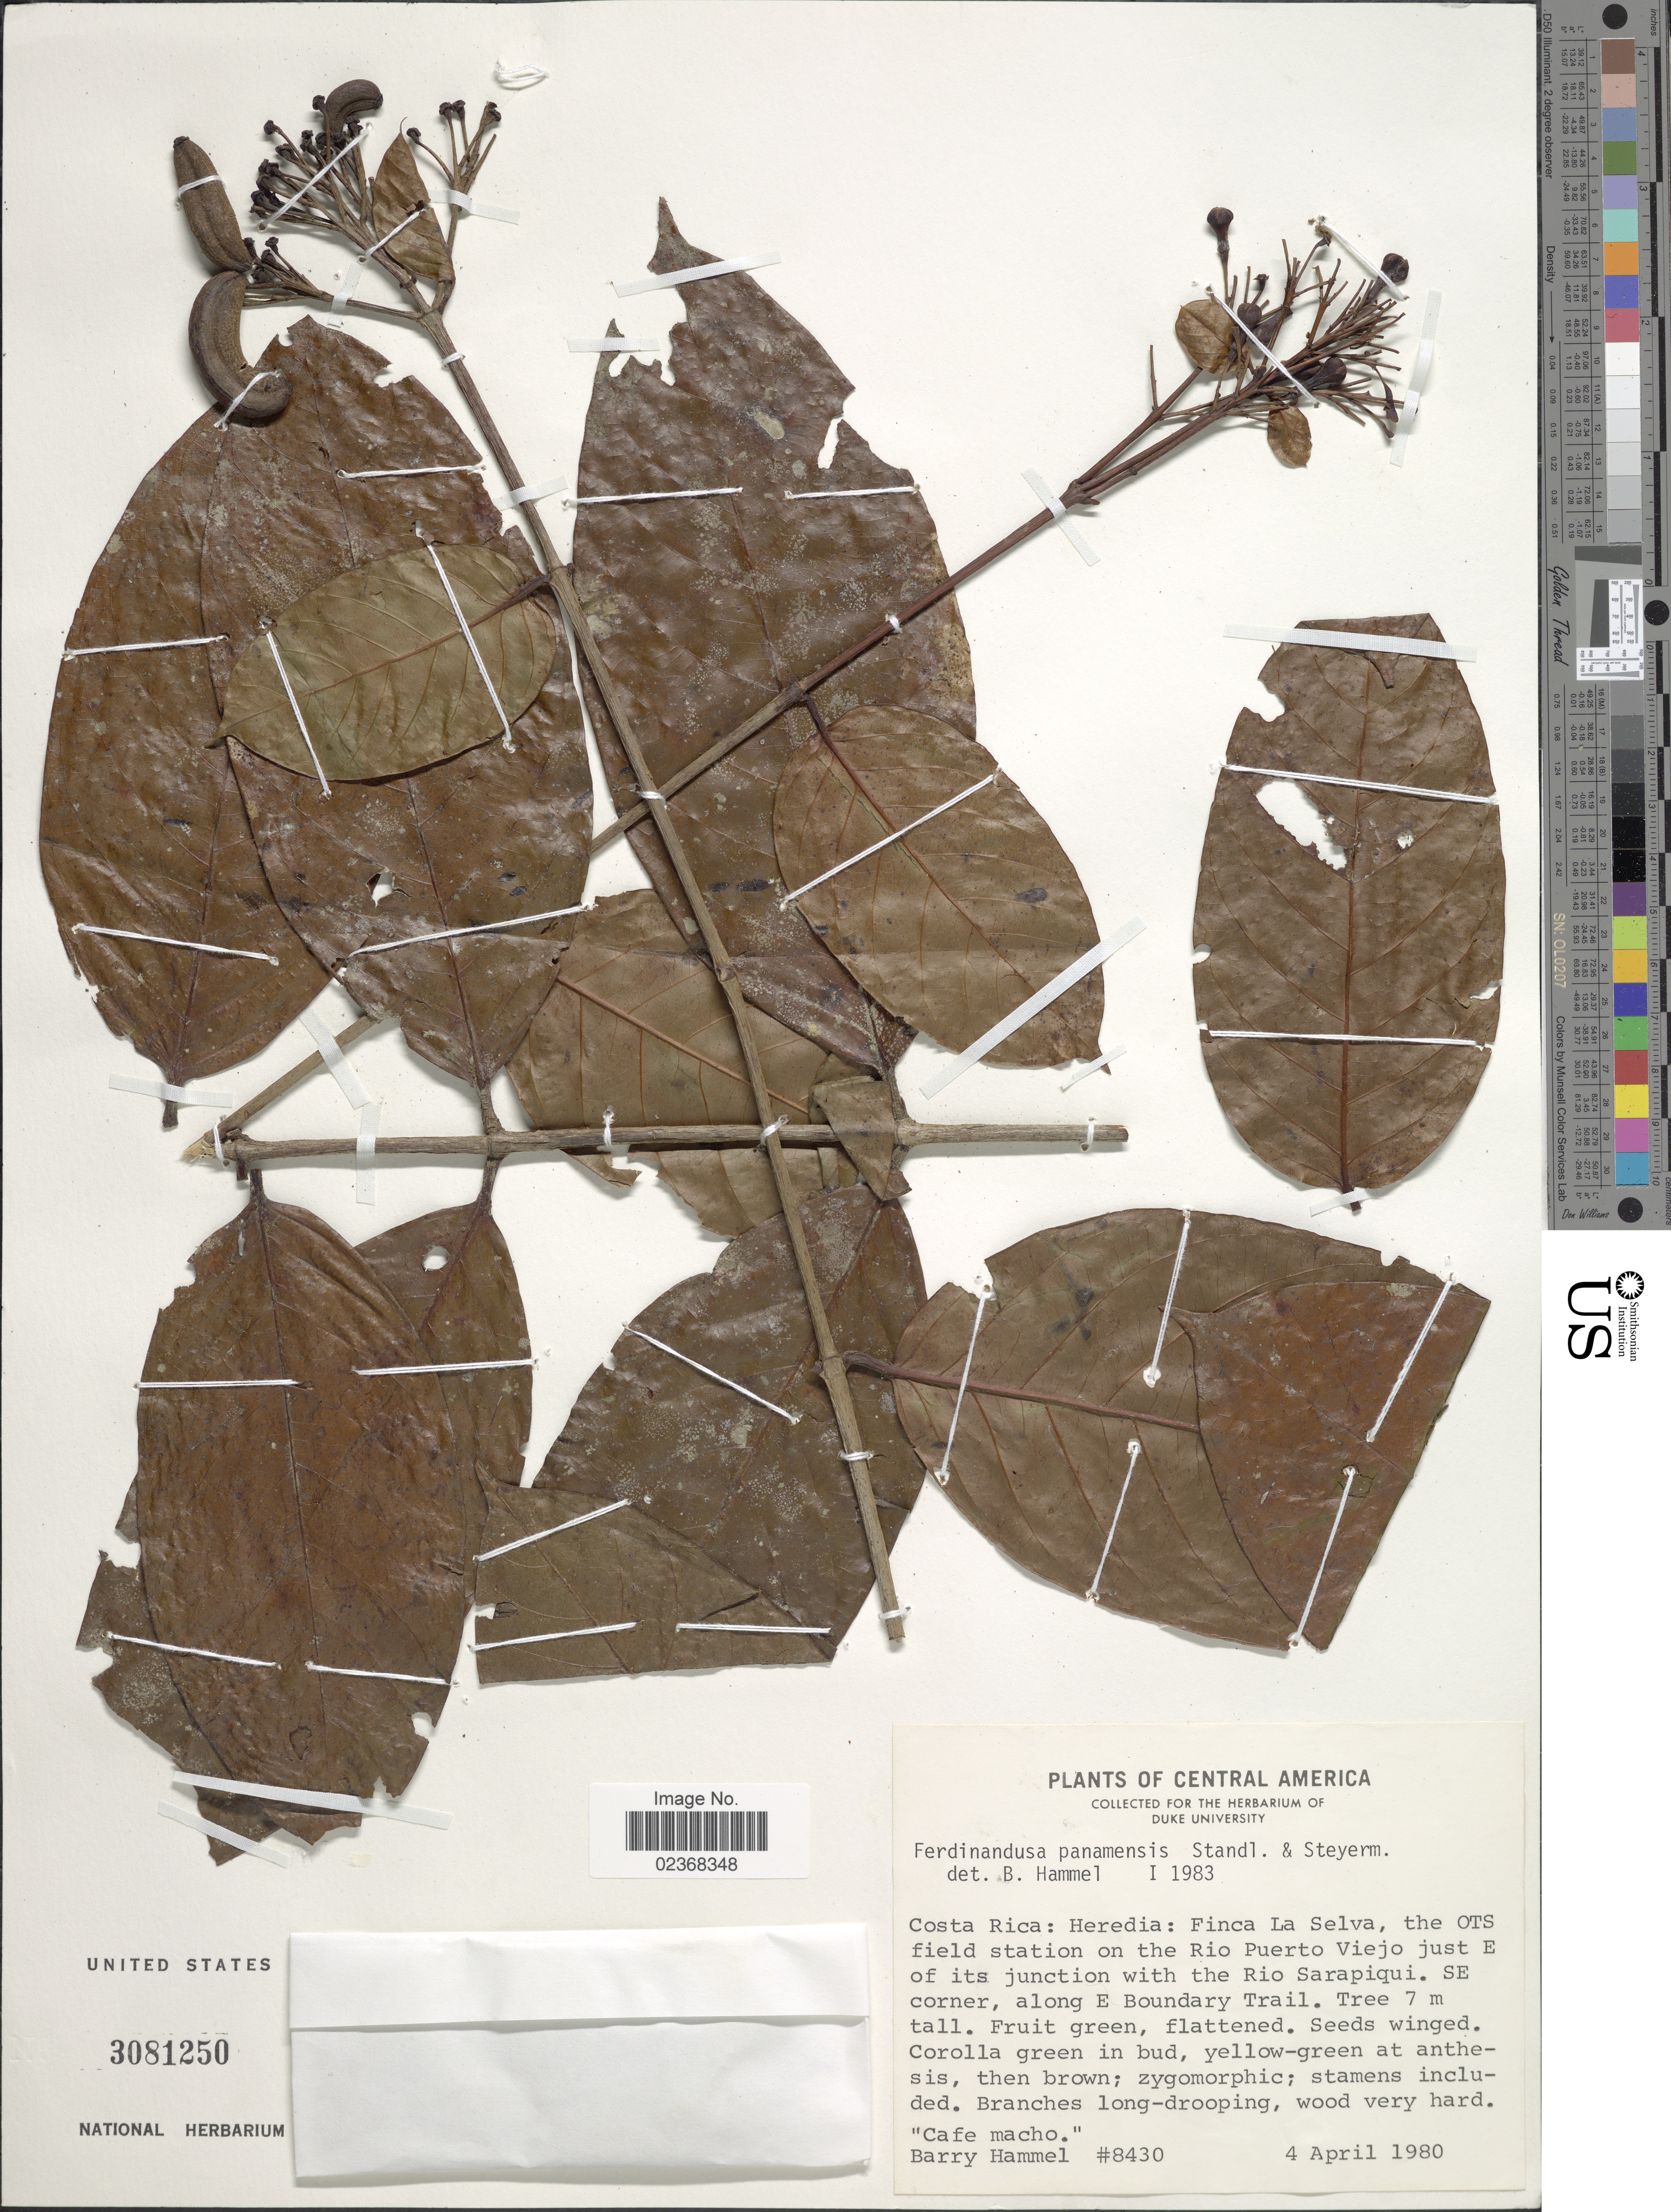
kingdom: Plantae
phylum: Tracheophyta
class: Magnoliopsida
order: Gentianales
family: Rubiaceae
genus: Ferdinandusa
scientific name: Ferdinandusa panamensis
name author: Standl. & L.O. Williams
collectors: B. Hammel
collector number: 8430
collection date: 1980-04-04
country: Costa Rica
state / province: Heredia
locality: Finca La Selva, the OTS field station on the Rio Puerto Viejo just E of its junction with the Rio Sarapiqui. SE corner, along E Boundary Trail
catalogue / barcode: US 3081250